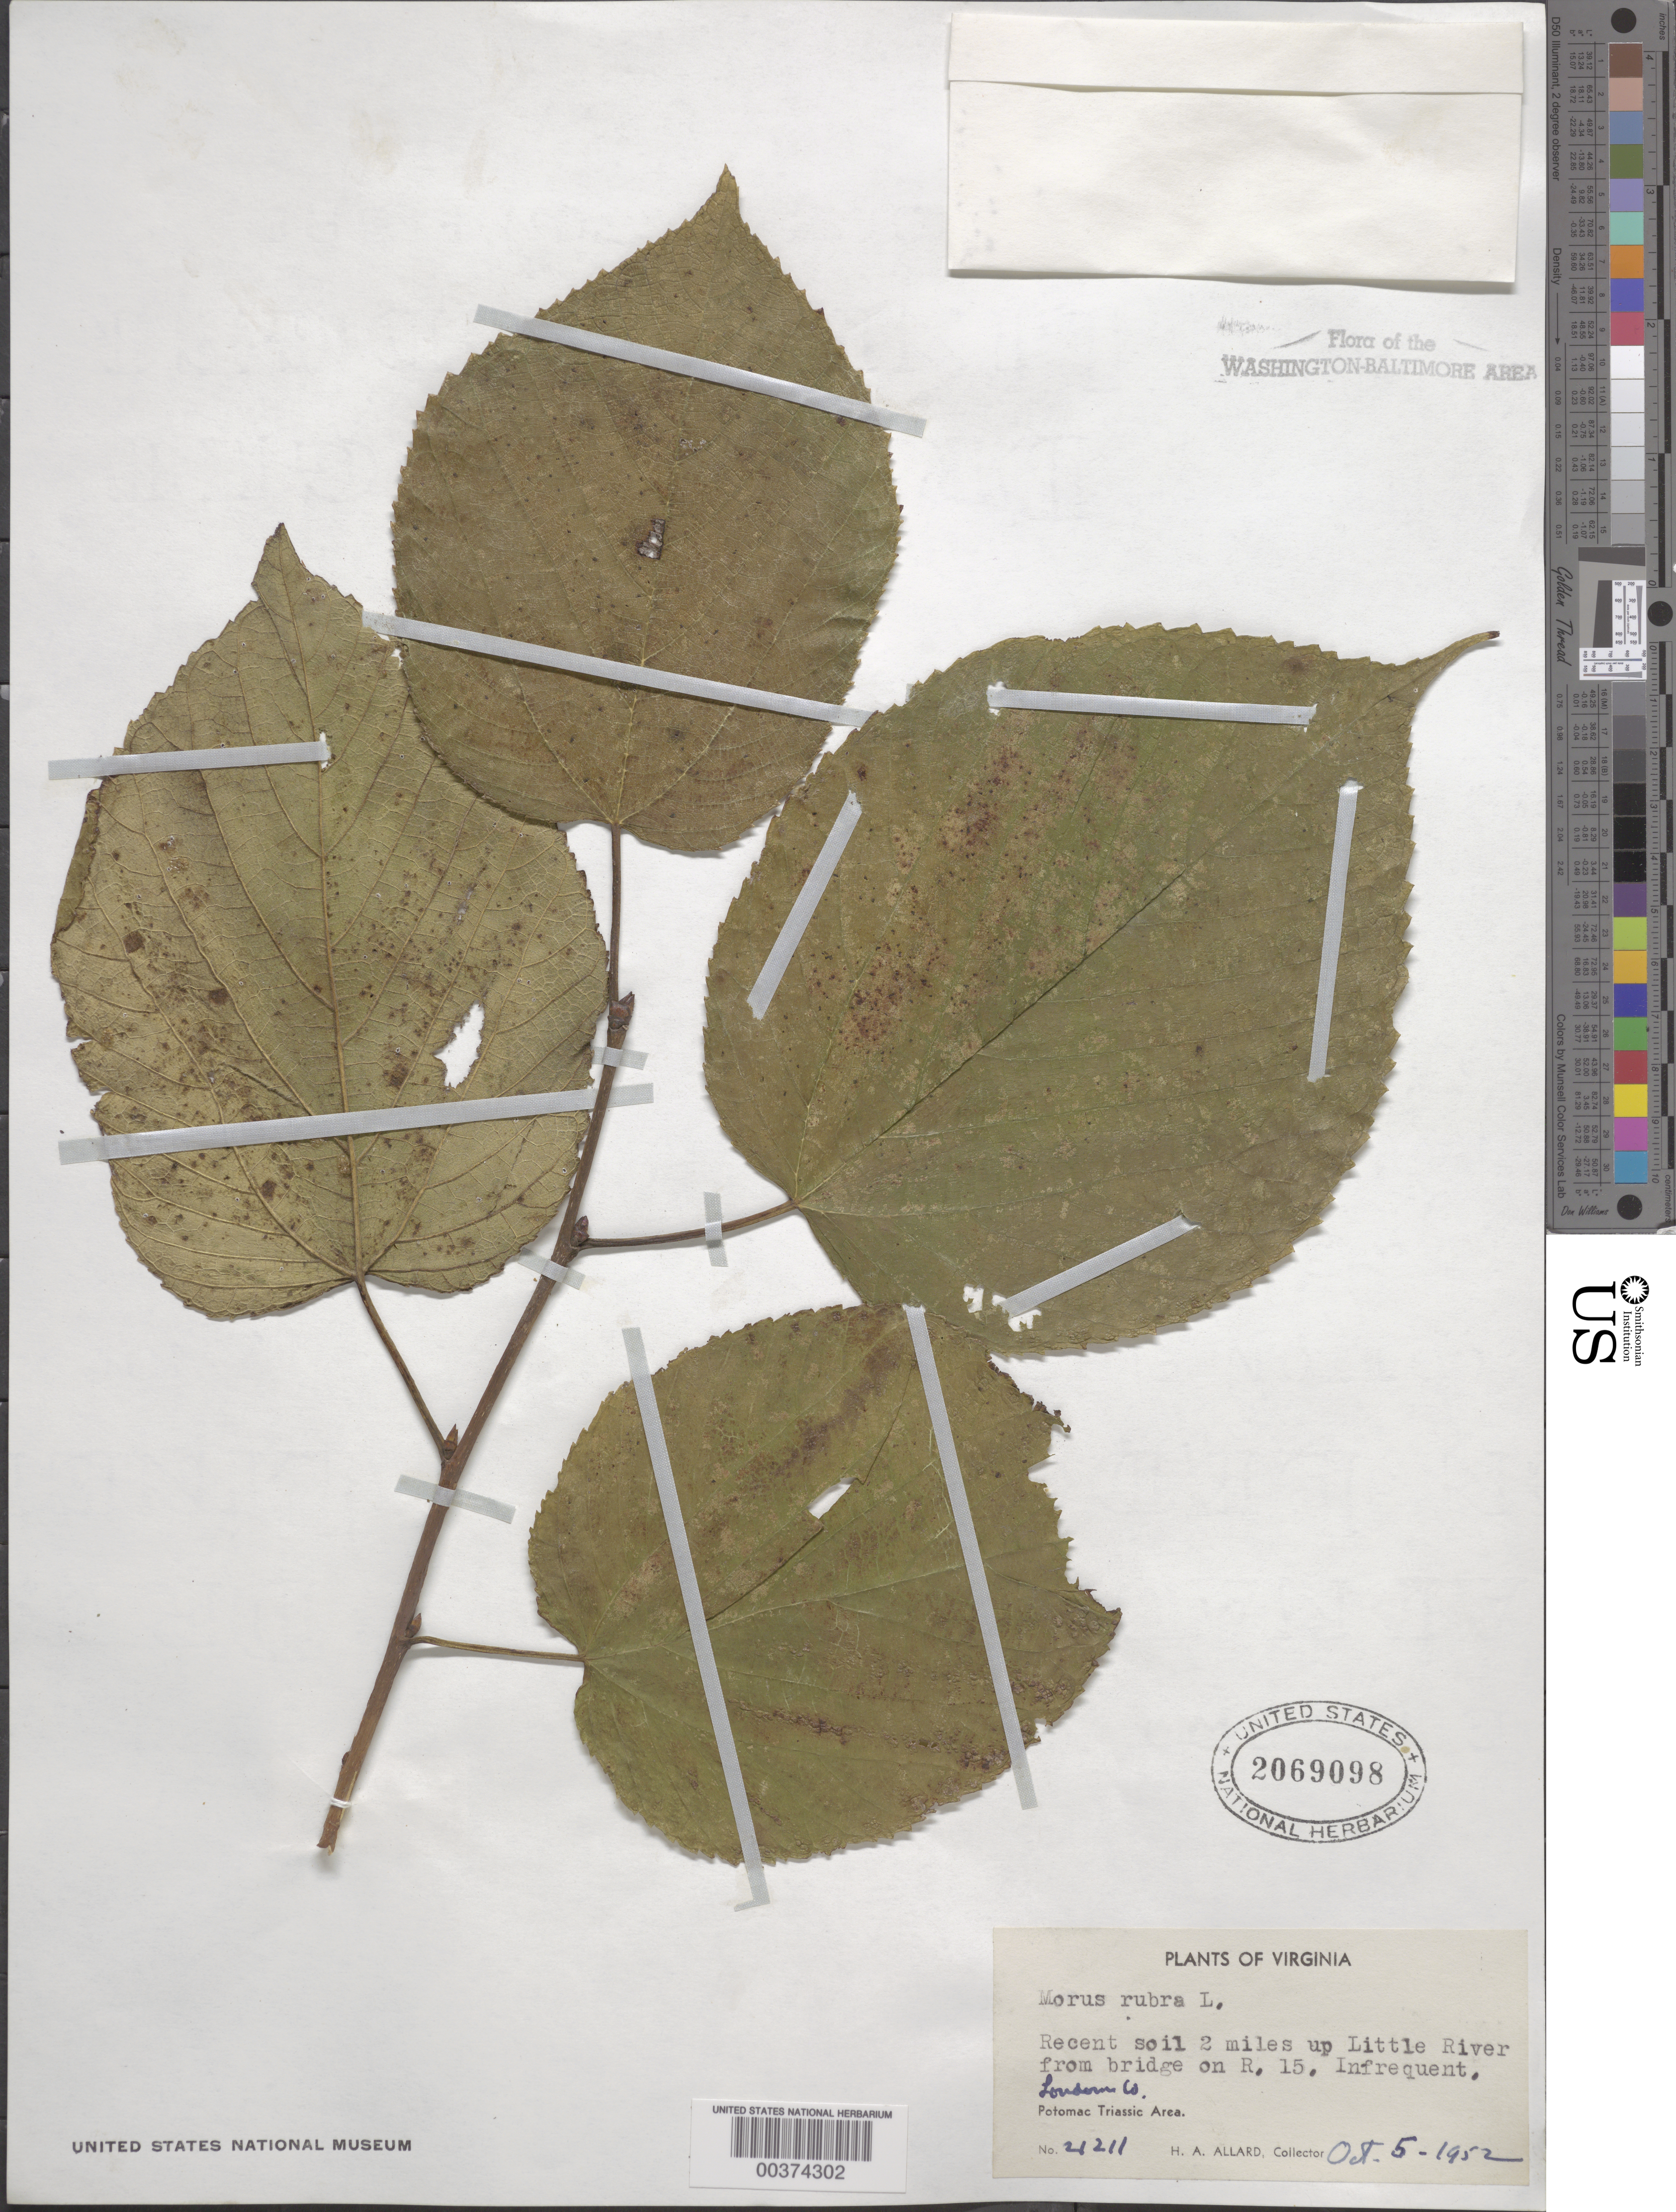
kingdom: Plantae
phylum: Tracheophyta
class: Magnoliopsida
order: Rosales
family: Moraceae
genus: Morus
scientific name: Morus rubra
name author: L.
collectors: H. A. Allard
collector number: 21211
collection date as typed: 05 Oct 1952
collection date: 1952-10-05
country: United States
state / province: Virginia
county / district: Loudoun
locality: Upstream from Route 15 on Little River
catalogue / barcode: US 2069098